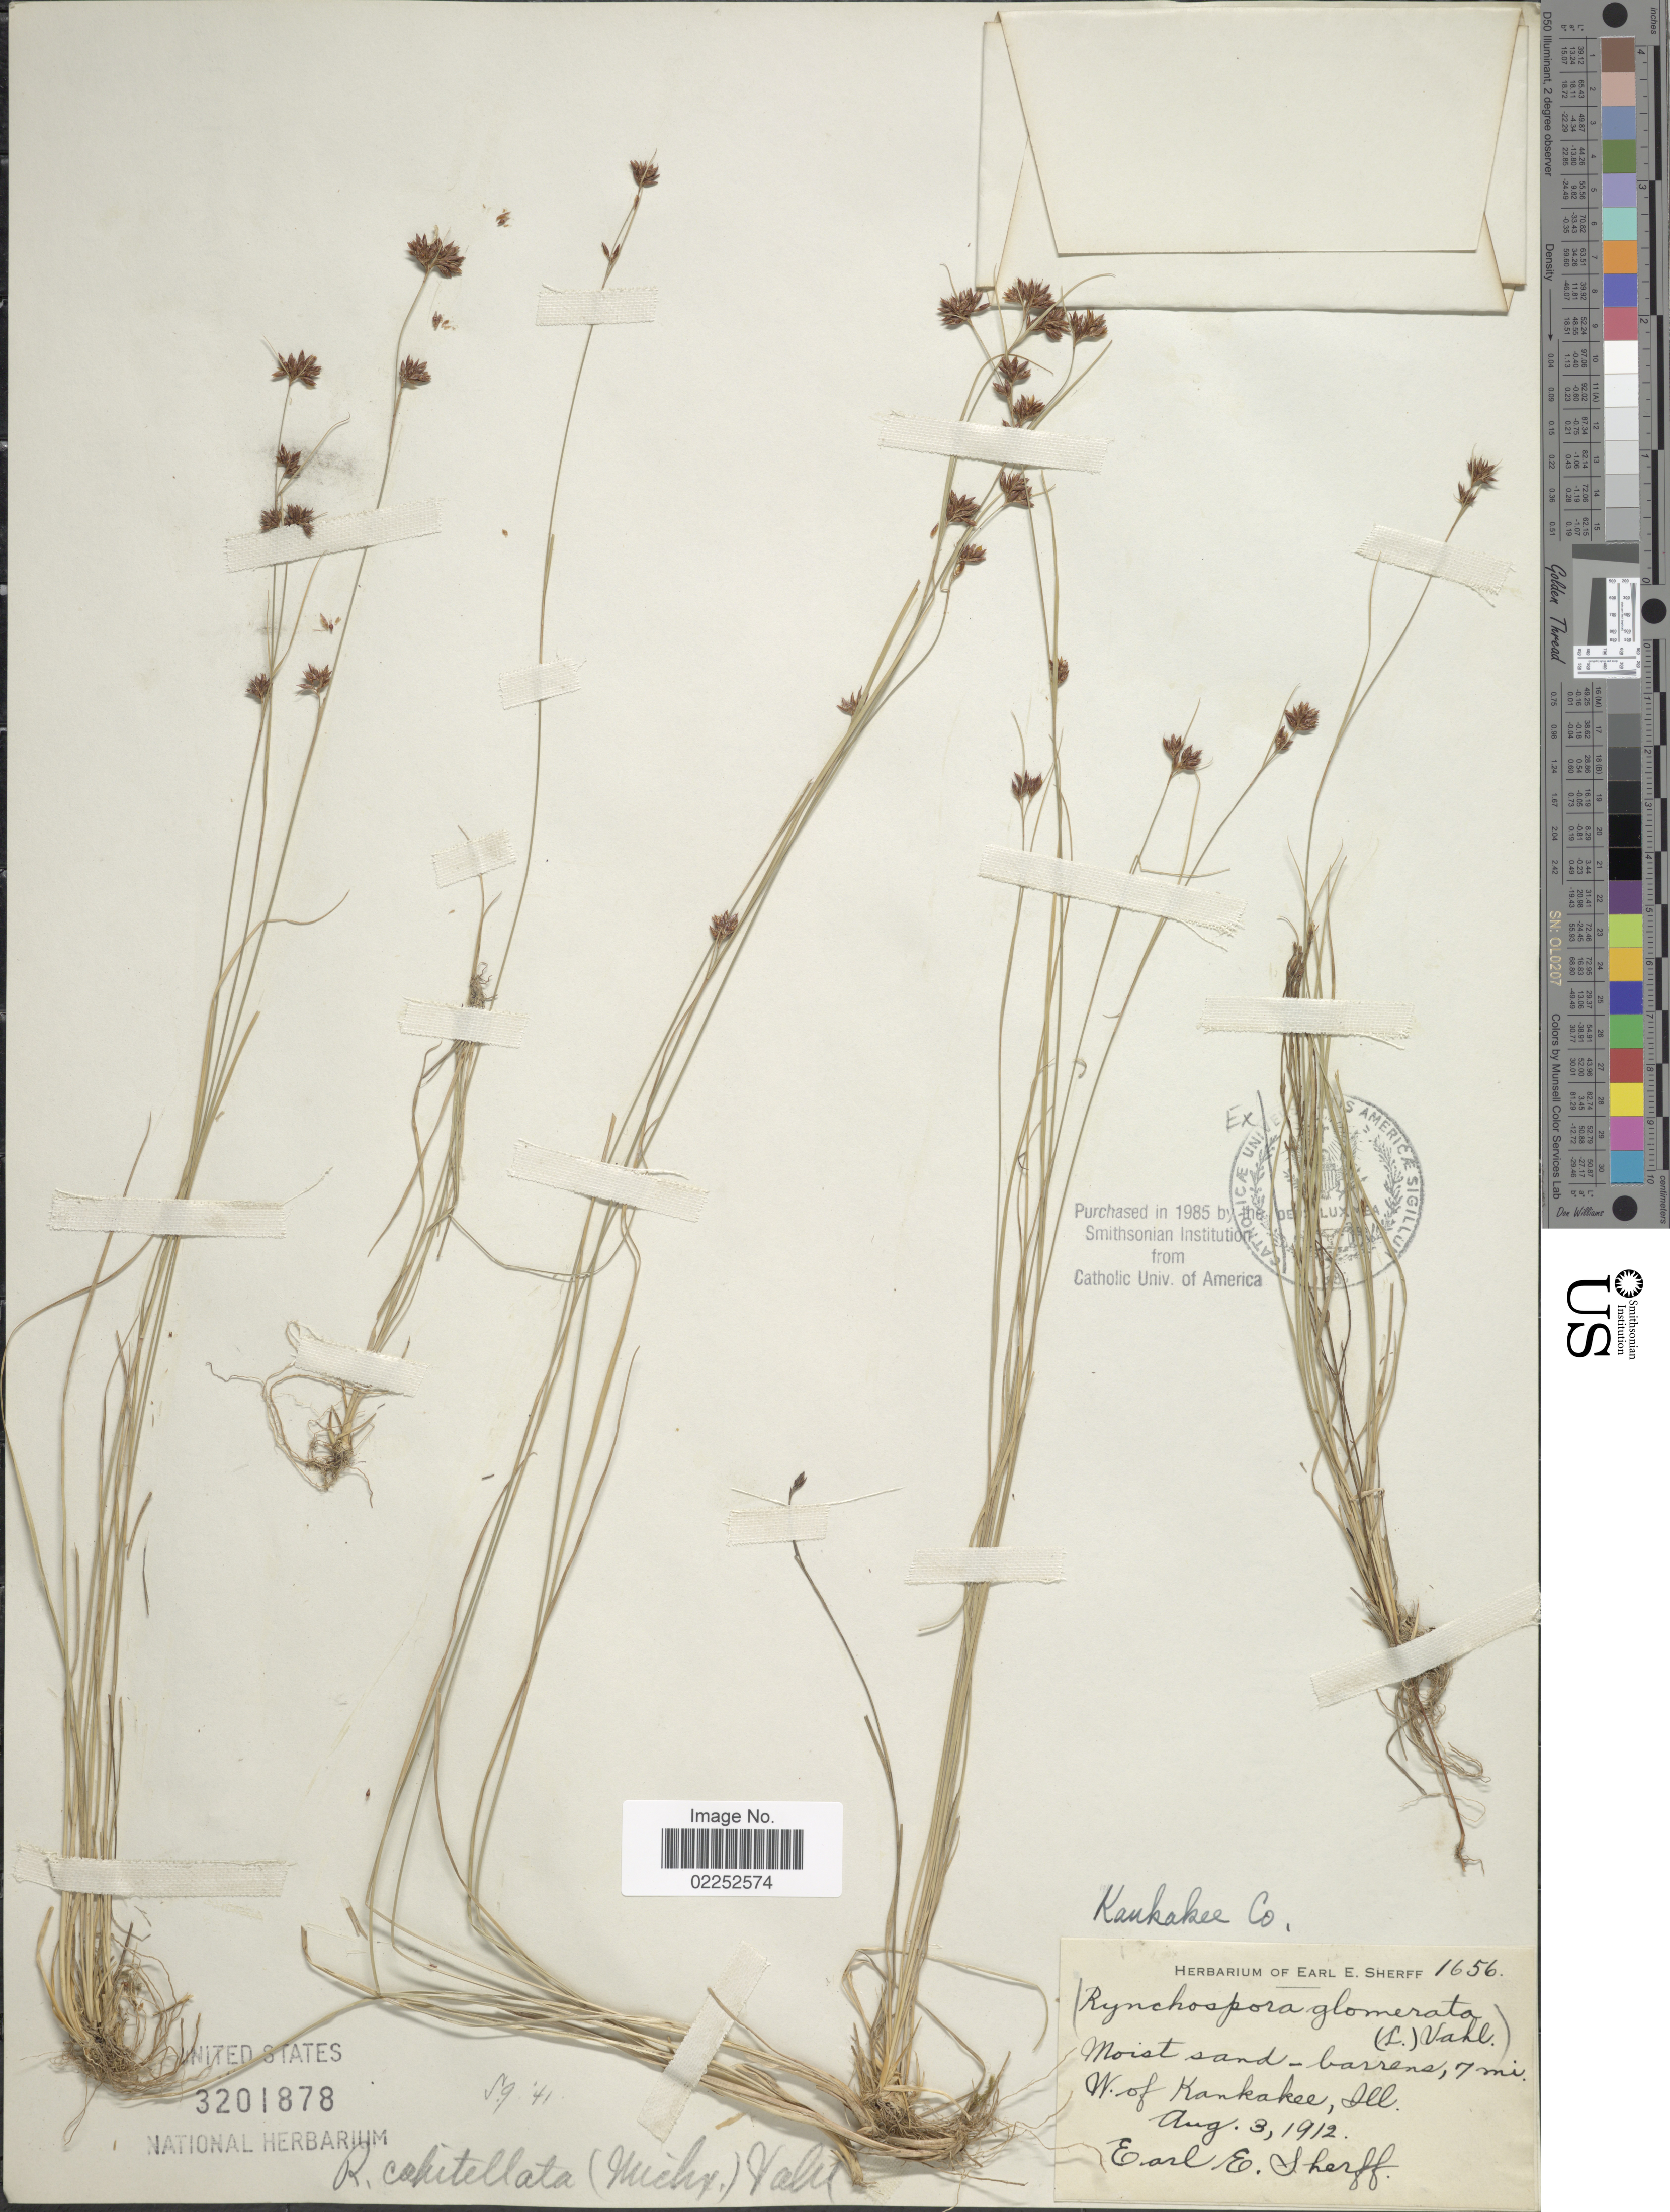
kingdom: Plantae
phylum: Tracheophyta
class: Liliopsida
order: Poales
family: Cyperaceae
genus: Rhynchospora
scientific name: Rhynchospora capitellata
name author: (Michx.) Vahl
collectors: E. E. Sherff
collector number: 1656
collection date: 1912-08-03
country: United States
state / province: Illinois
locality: Moist sand-barrens, 7 mi W of Kankakee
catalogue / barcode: US 3201878